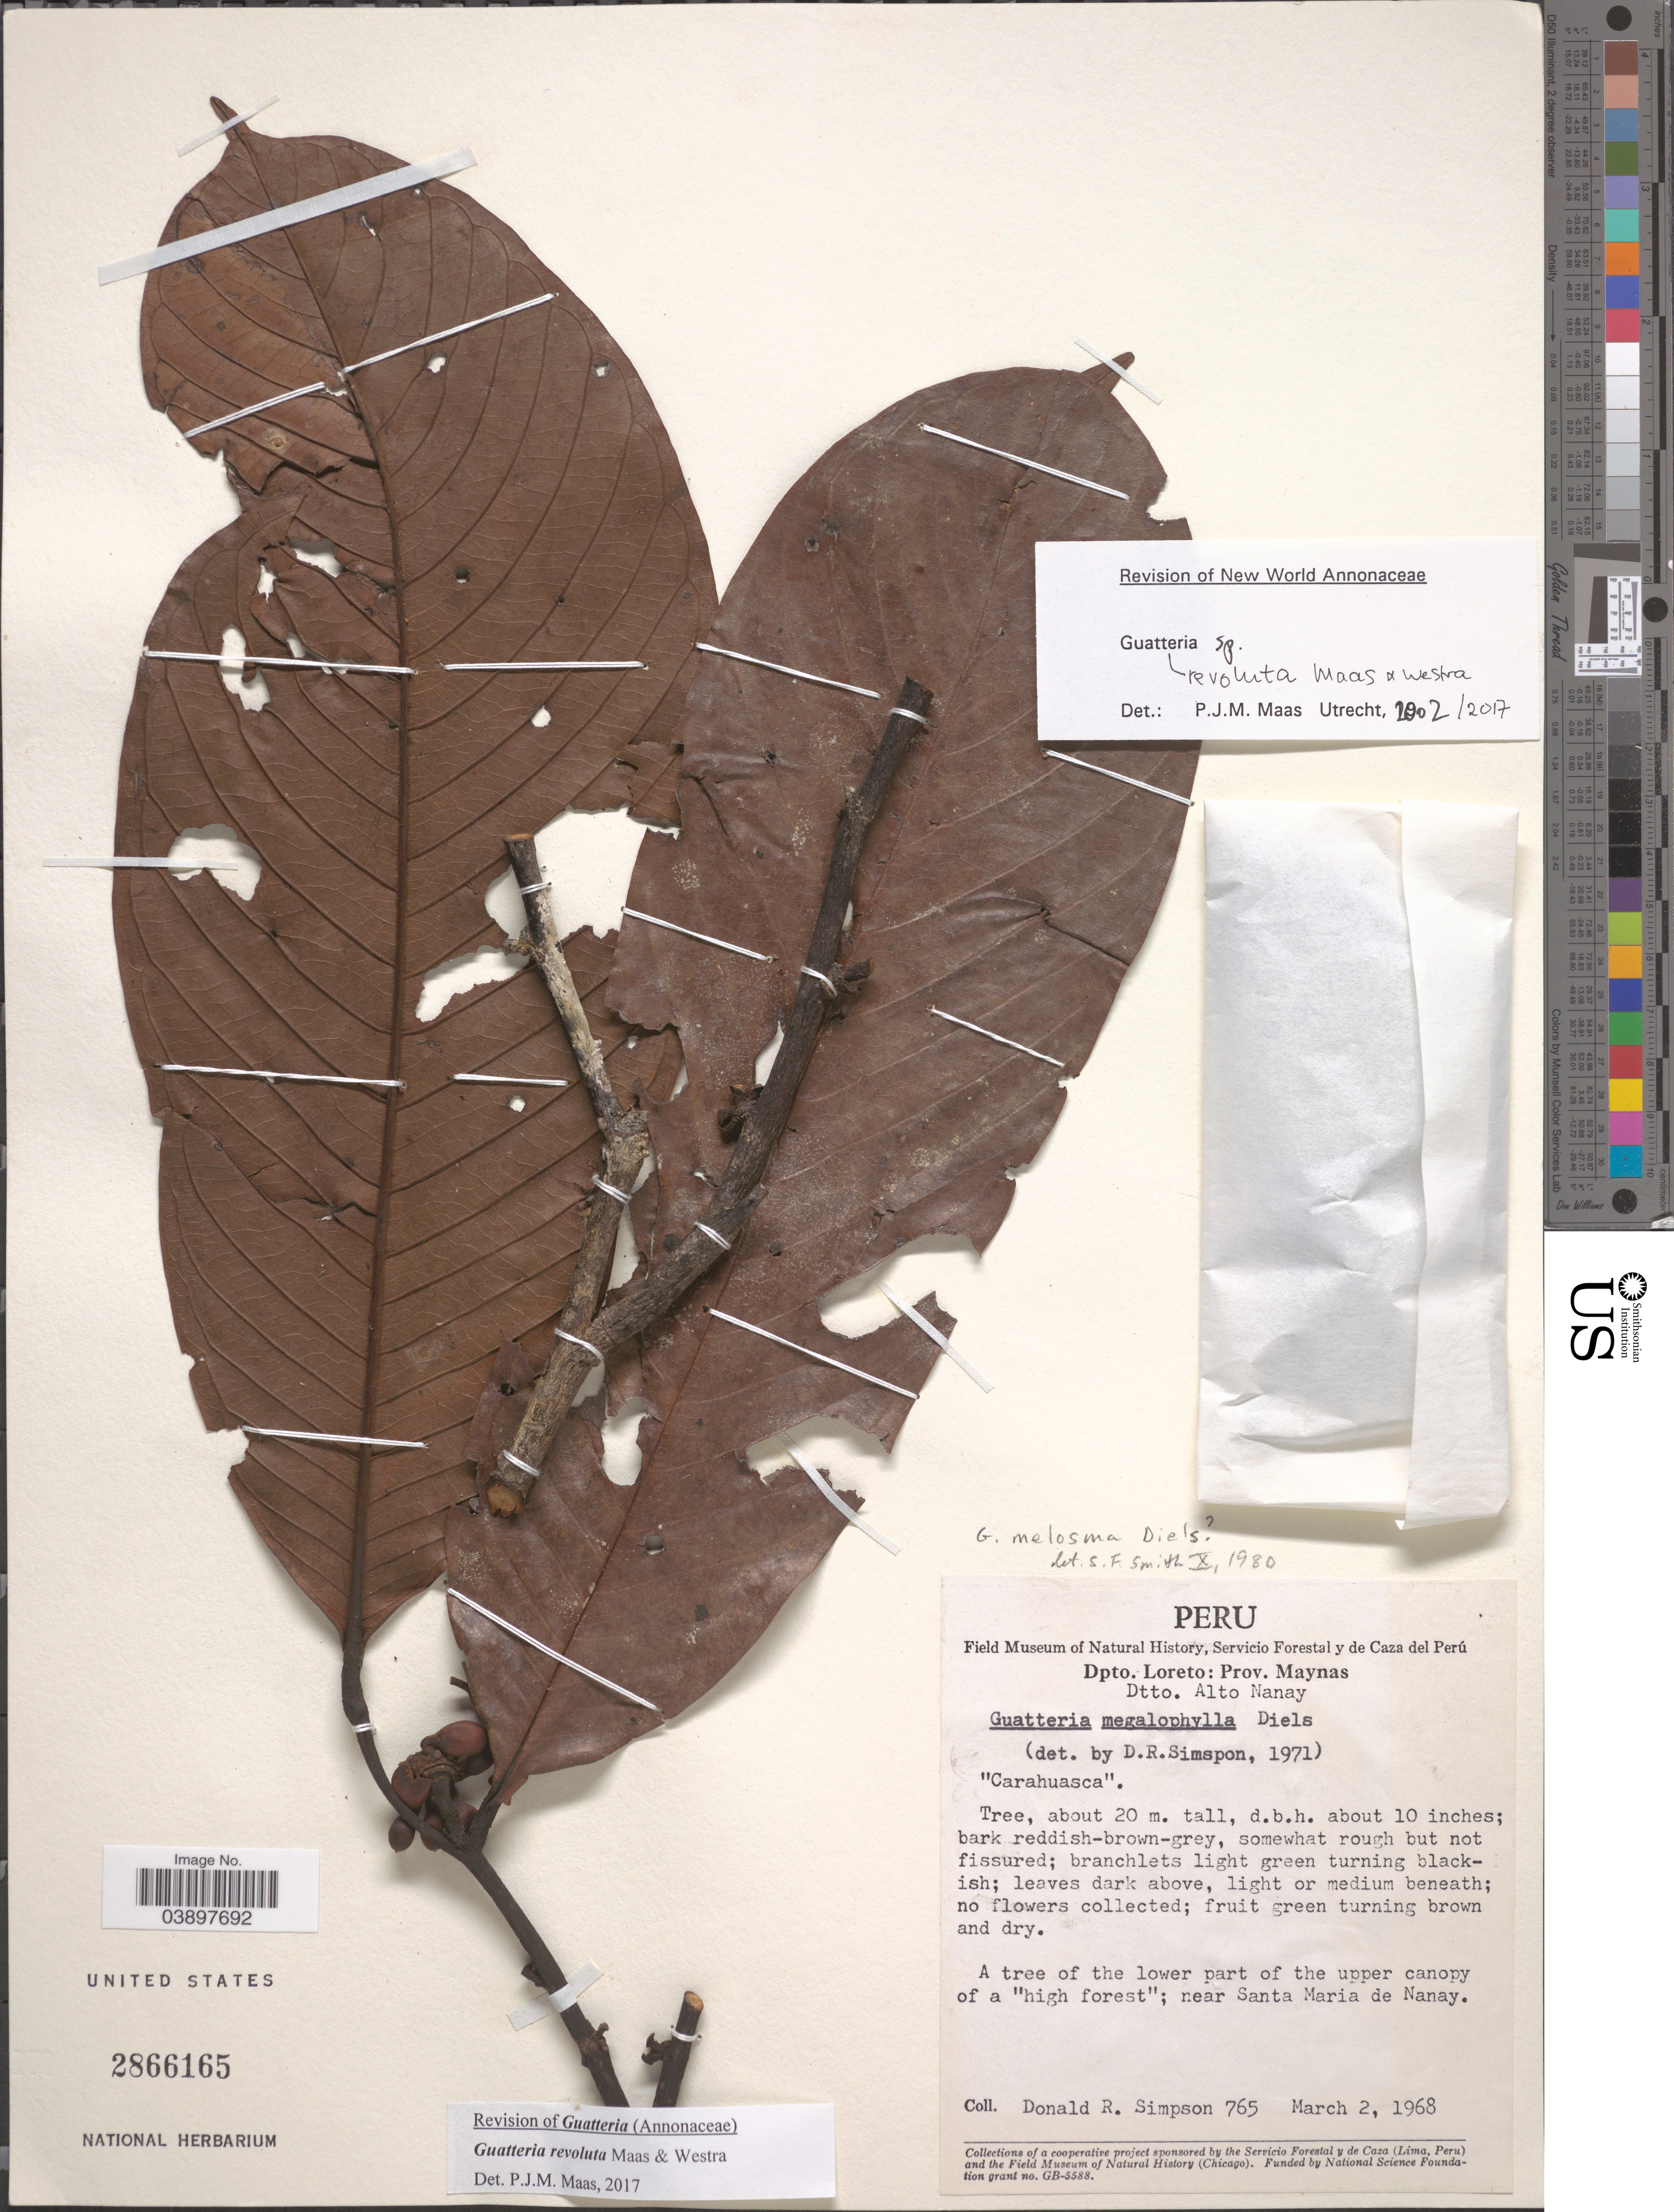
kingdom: Plantae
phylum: Tracheophyta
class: Magnoliopsida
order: Magnoliales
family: Annonaceae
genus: Guatteria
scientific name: Guatteria revoluta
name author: Maas & Westra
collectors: D. R. Simpson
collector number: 765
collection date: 1968-03-02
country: Peru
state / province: Loreto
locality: Dpto. Loreto: Prov. Maynas. Dtto. Alto Nanay. Near Santa Maria de Nanay.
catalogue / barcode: US 2866165